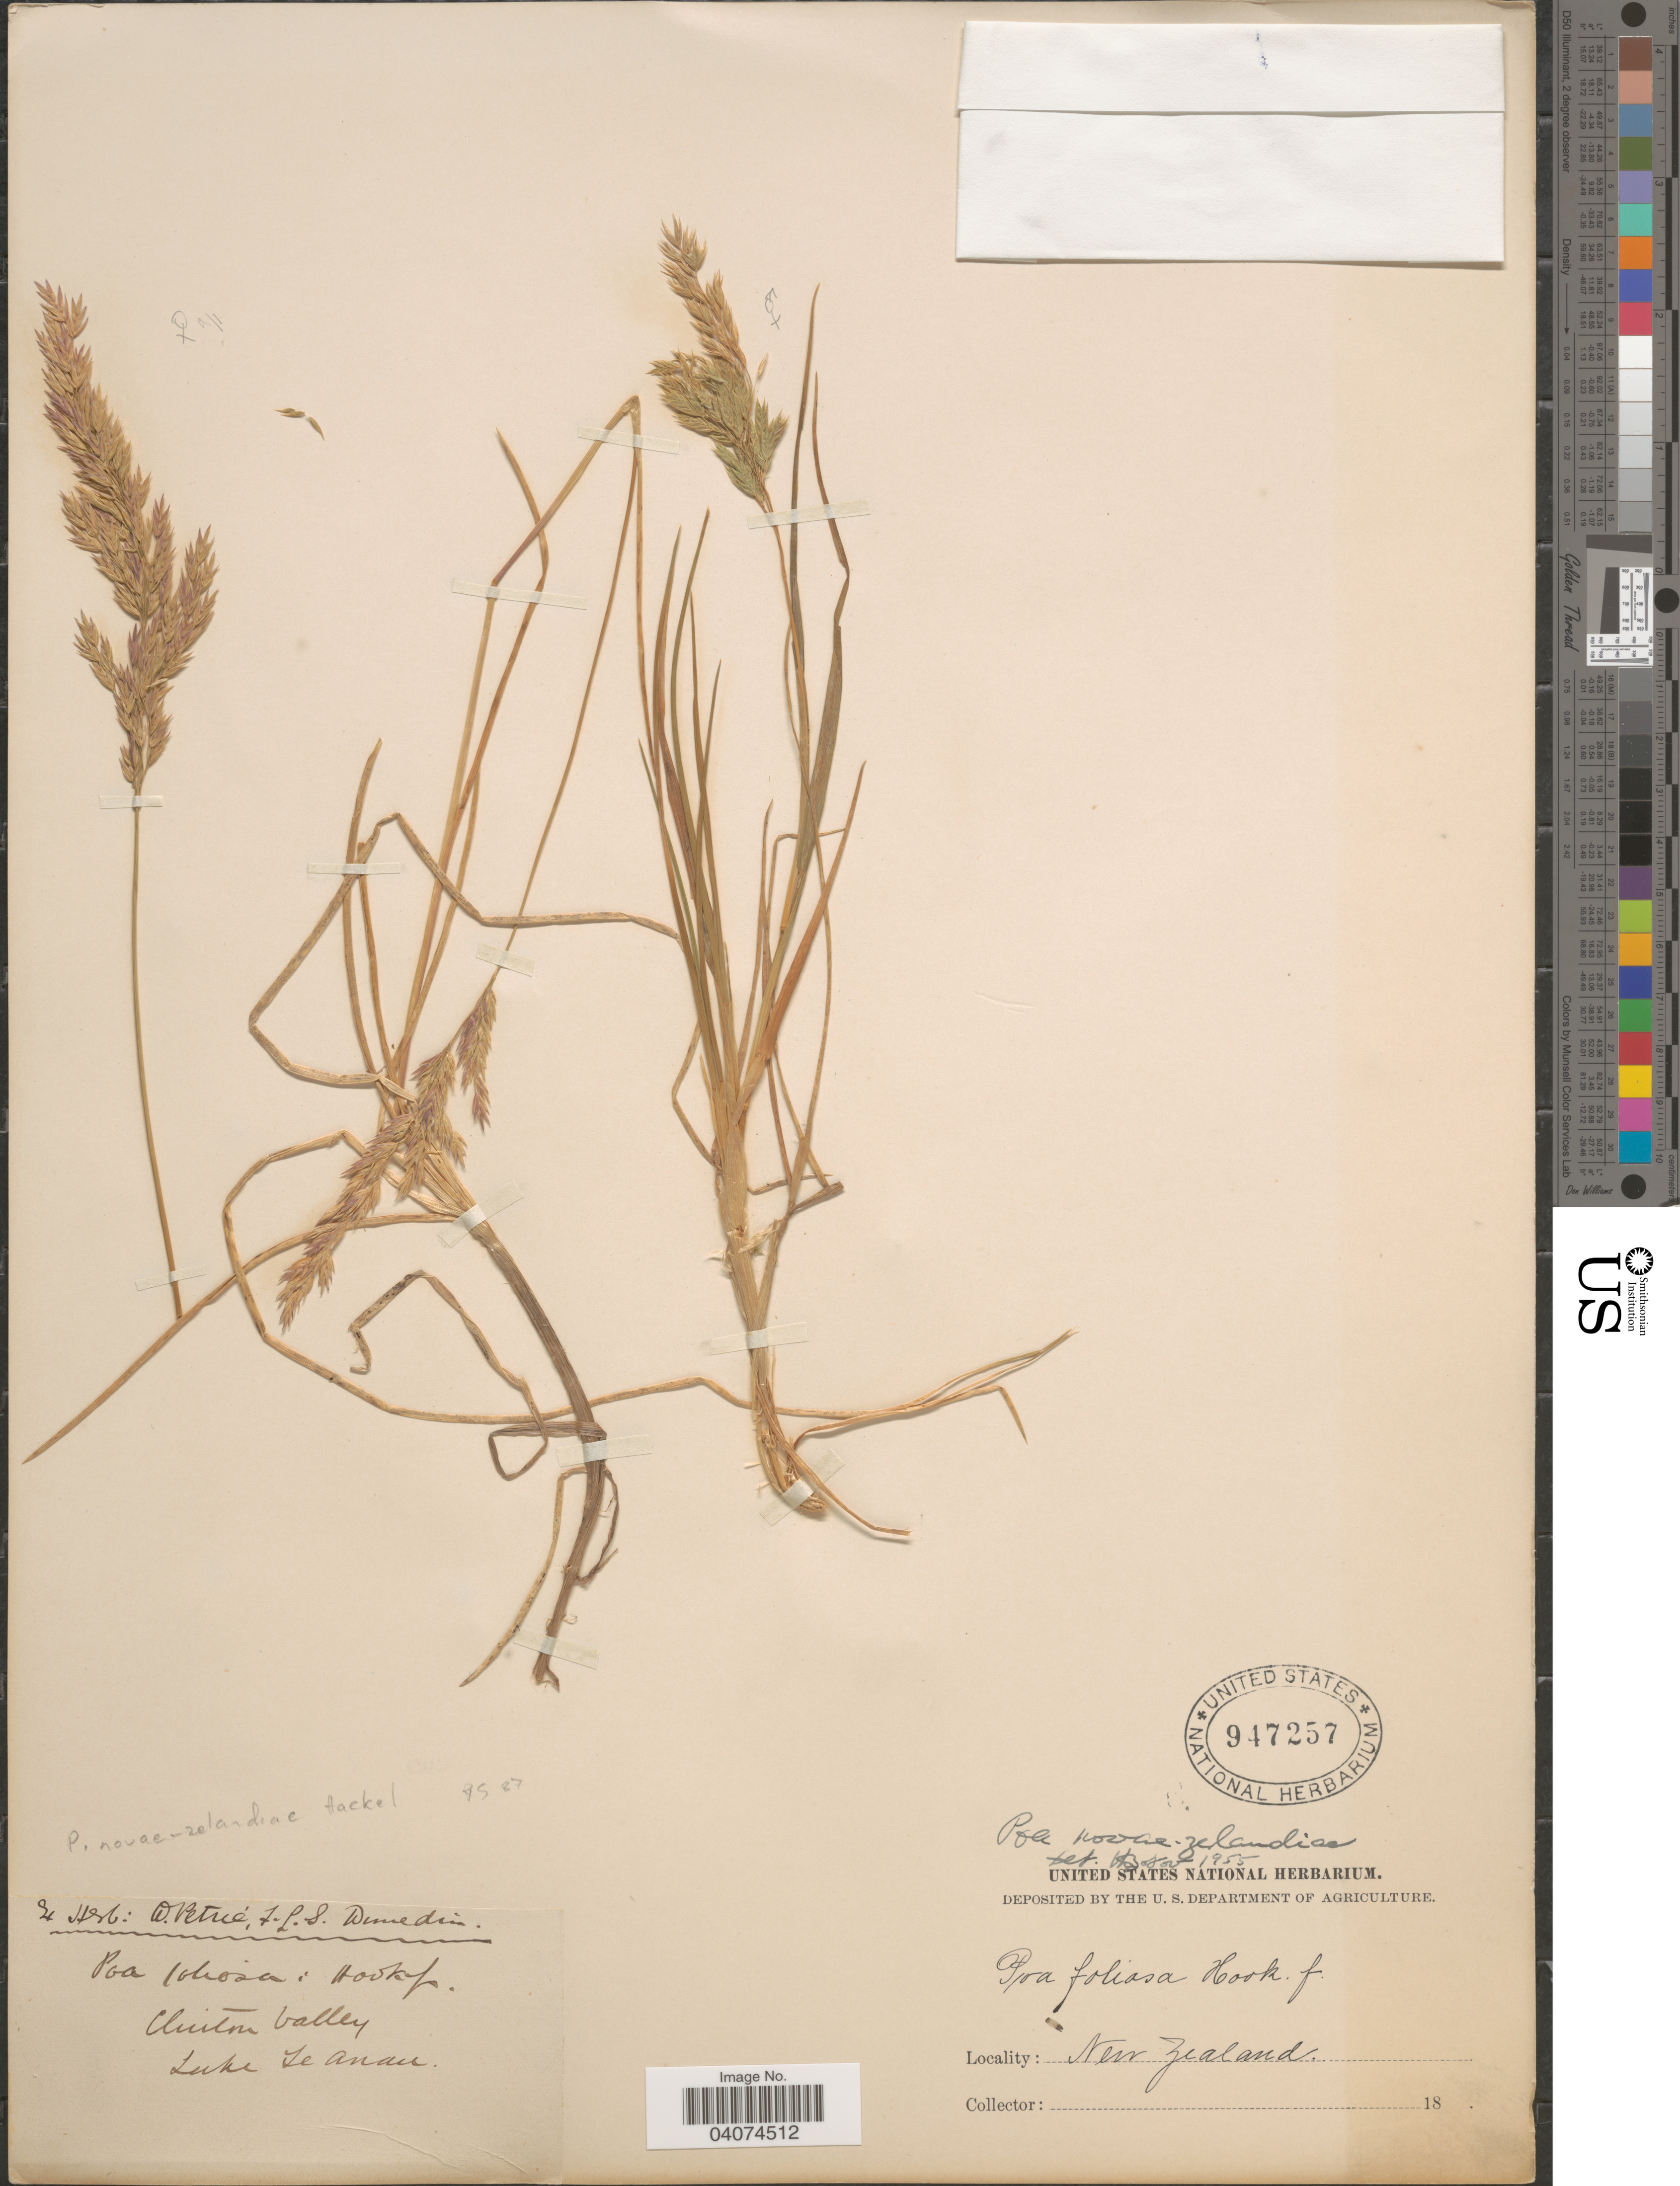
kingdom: Plantae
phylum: Tracheophyta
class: Liliopsida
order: Poales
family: Poaceae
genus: Poa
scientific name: Poa novae-zelandiae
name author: Hack.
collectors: Ex Herb D. Petrie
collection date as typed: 18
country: New Zealand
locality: Clinton Valley. Lake Te Anau.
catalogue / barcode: US 947257